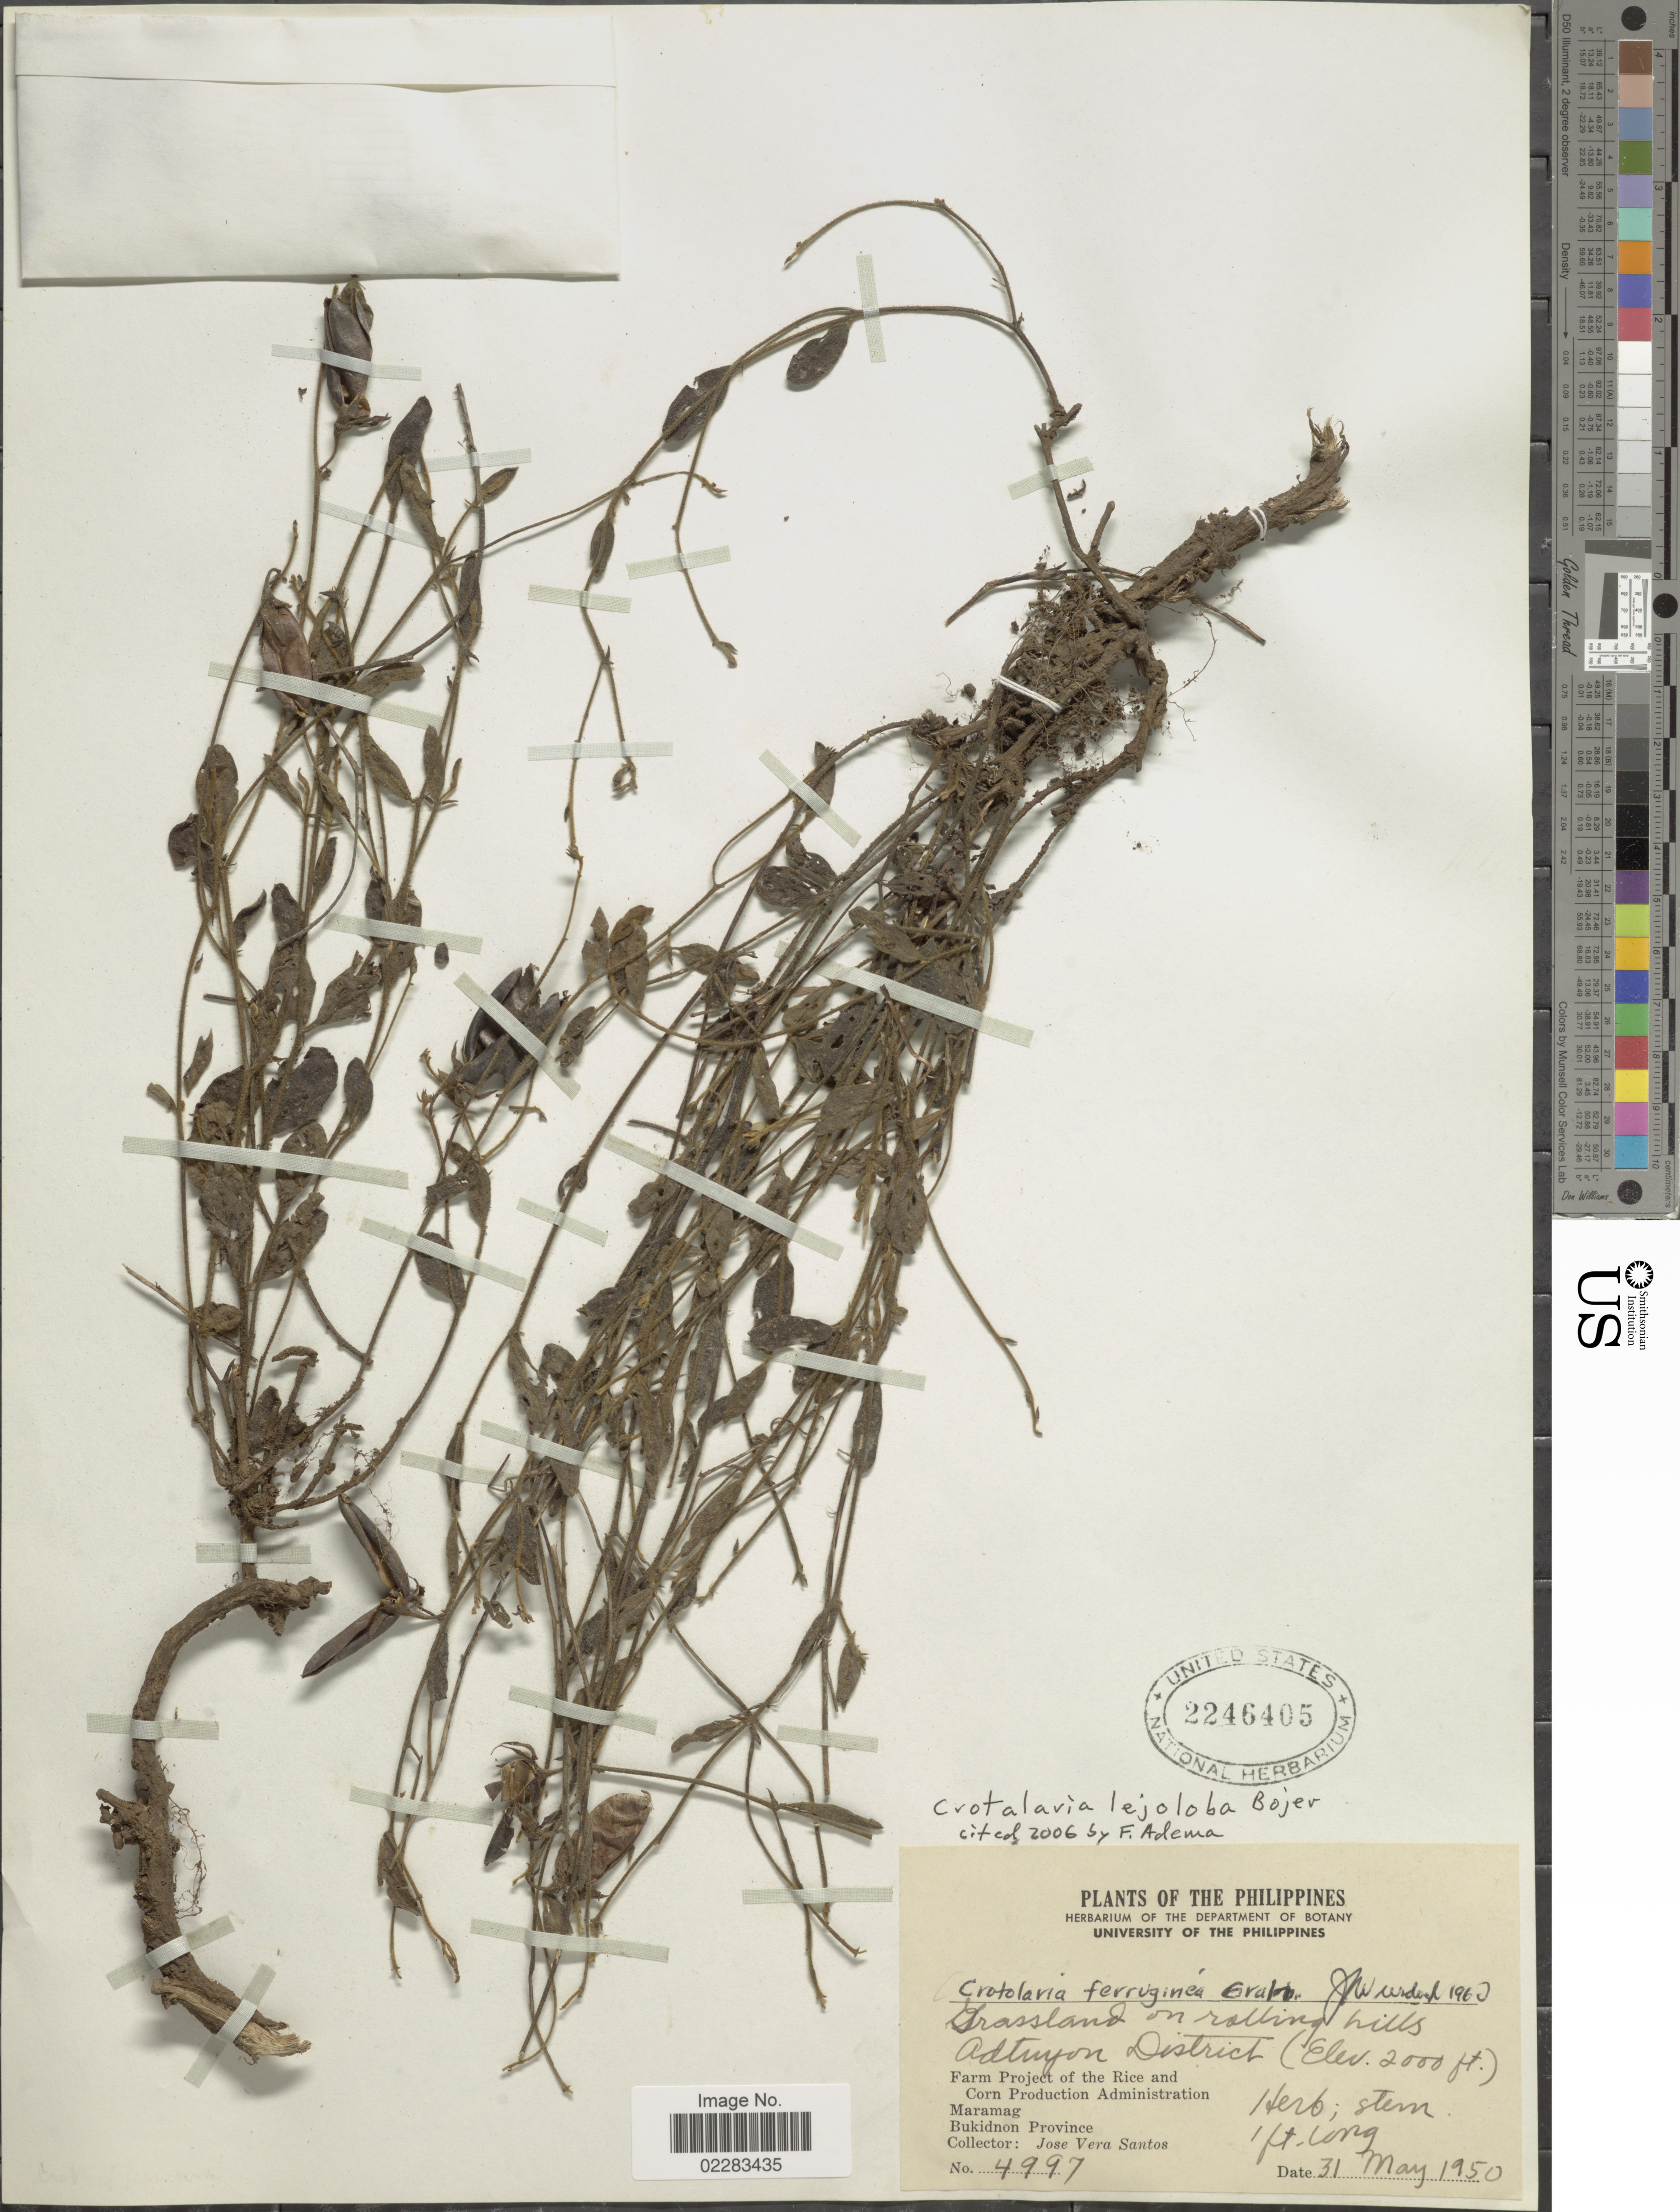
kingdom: Plantae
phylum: Tracheophyta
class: Magnoliopsida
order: Fabales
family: Fabaceae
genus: Crotalaria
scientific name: Crotalaria lejoloba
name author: Bartl.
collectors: J. V. Santos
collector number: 4997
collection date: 1950-05-31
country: Philippines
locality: Grasslands on rolling hills Adtuyon District, Maramag, Bukidnon Province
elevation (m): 610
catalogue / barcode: US 2246405